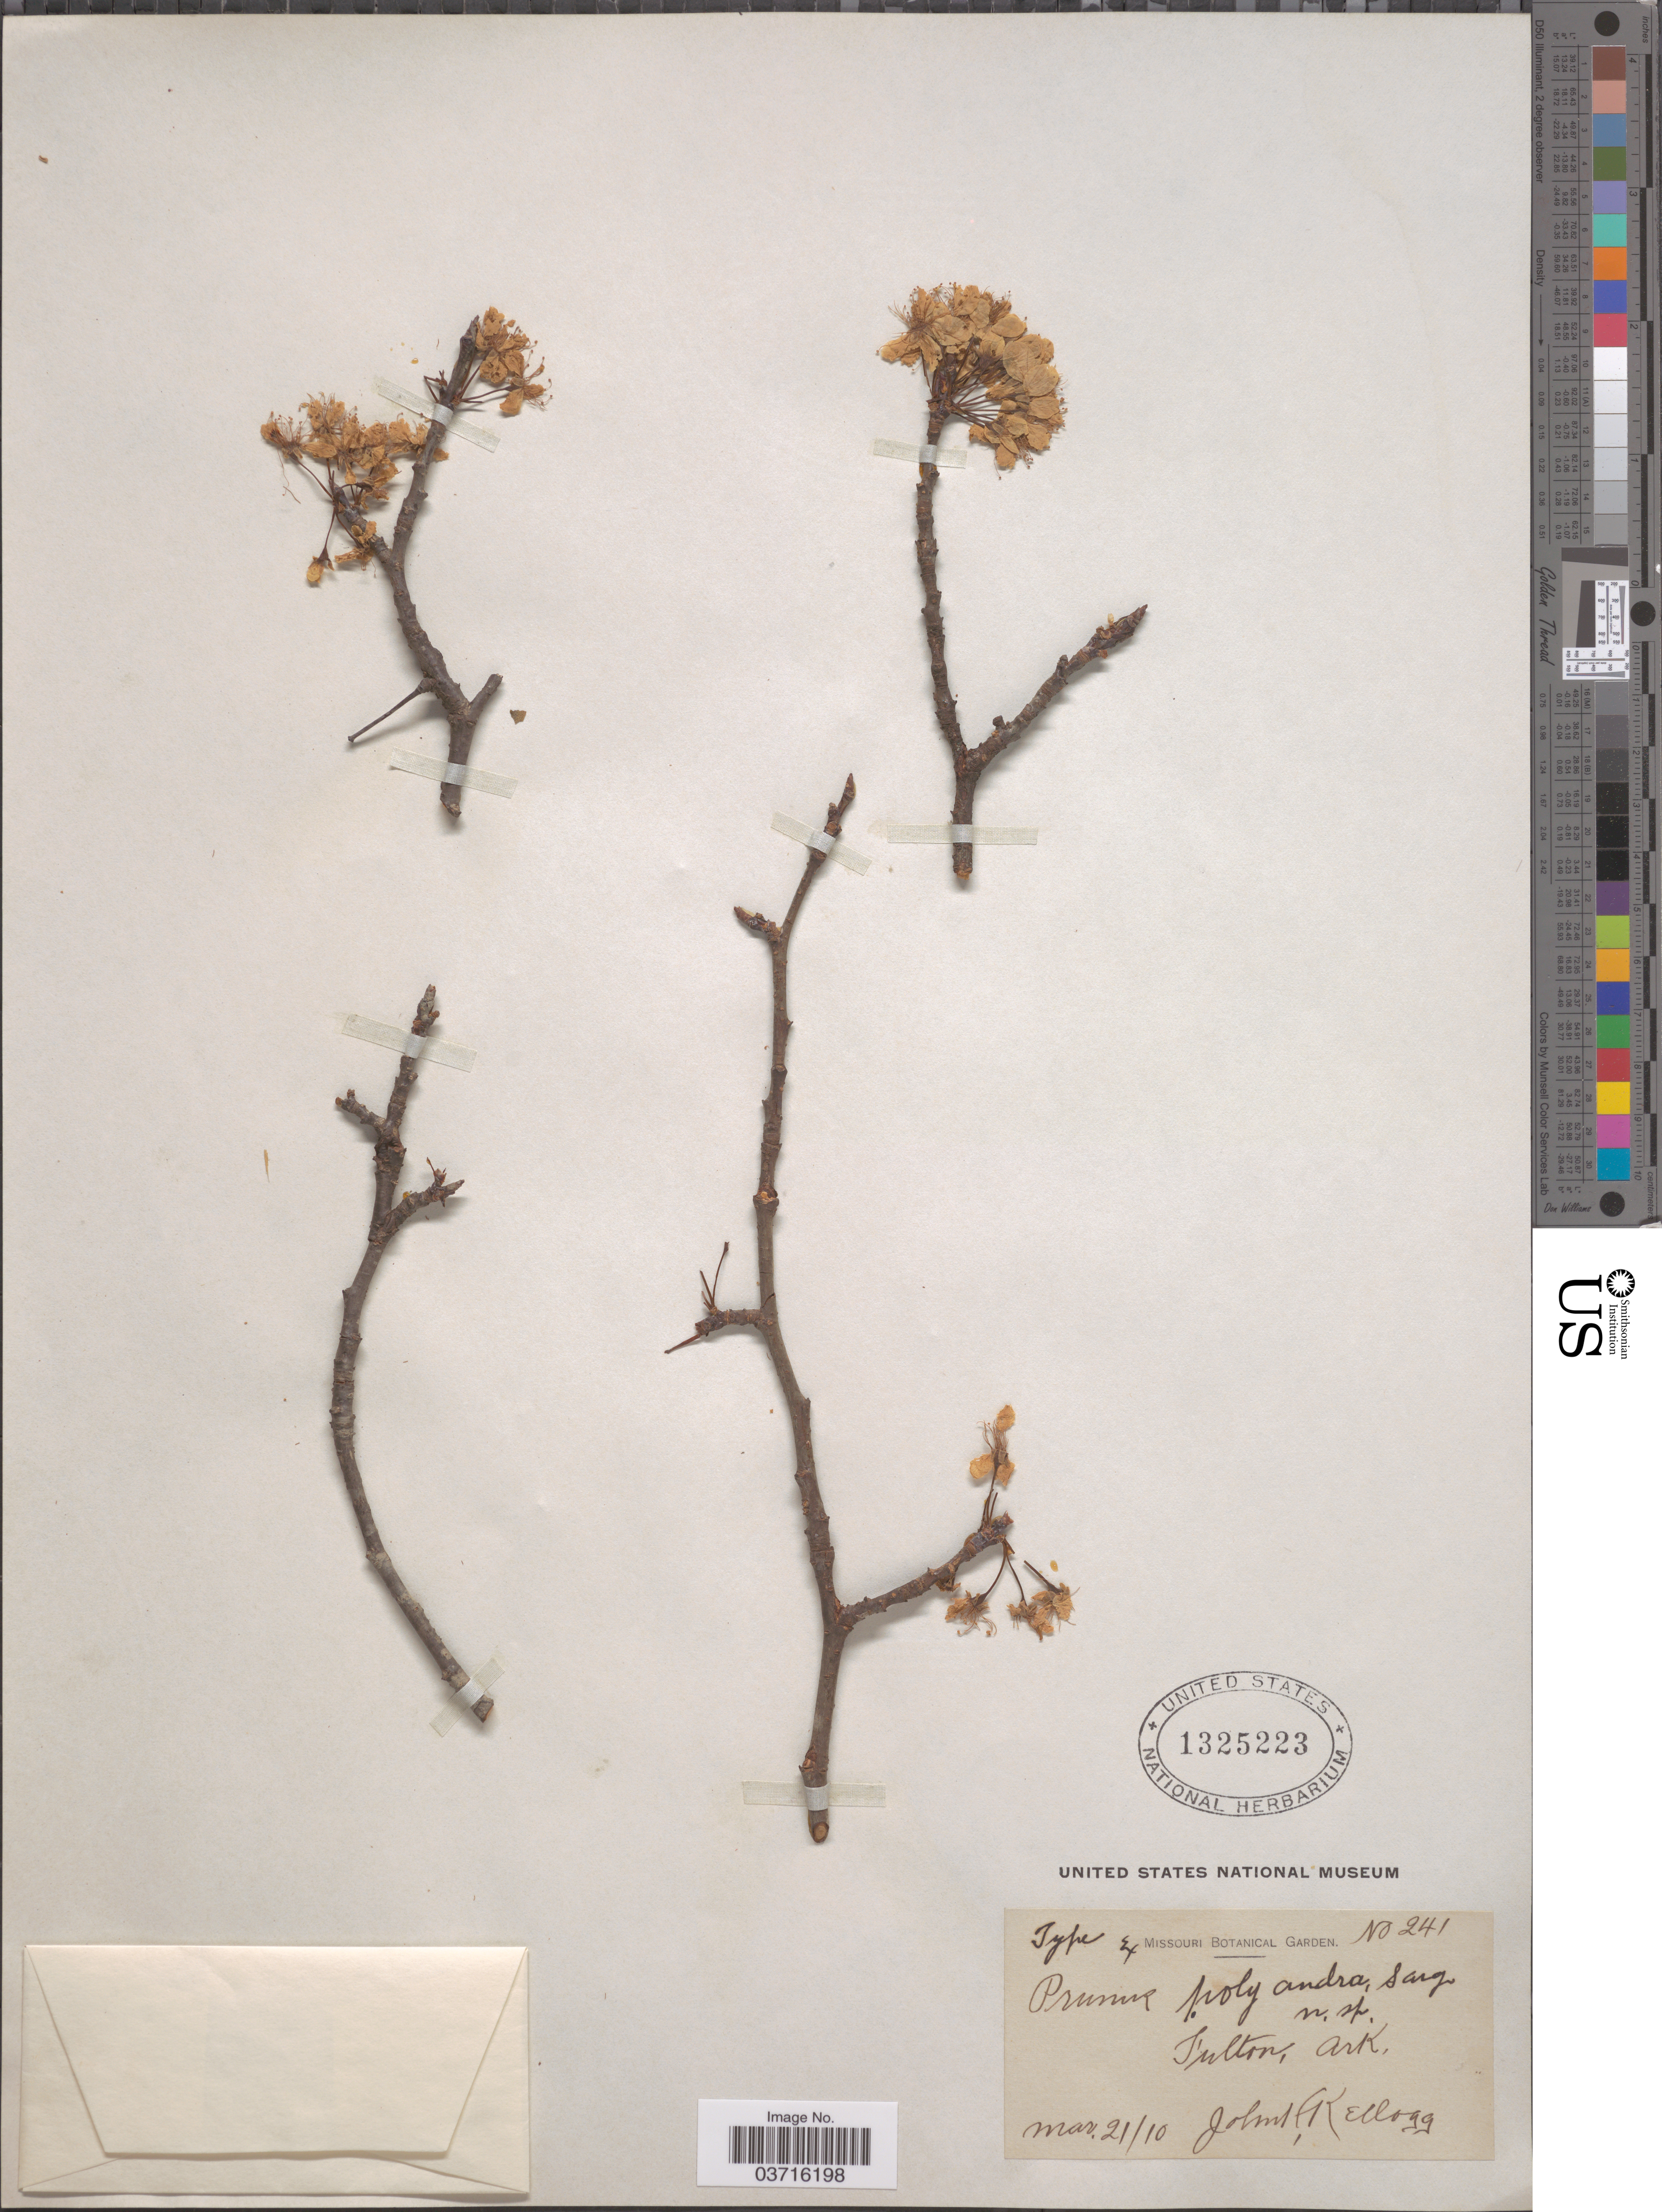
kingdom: Plantae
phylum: Tracheophyta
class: Magnoliopsida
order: Rosales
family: Rosaceae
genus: Prunus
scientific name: Prunus polyandra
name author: Sarg.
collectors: J. H. Kellogg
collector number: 241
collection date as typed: Transcribed d/m/y: 21/3/10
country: United States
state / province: Arkansas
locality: Fulton.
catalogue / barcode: US 1325223